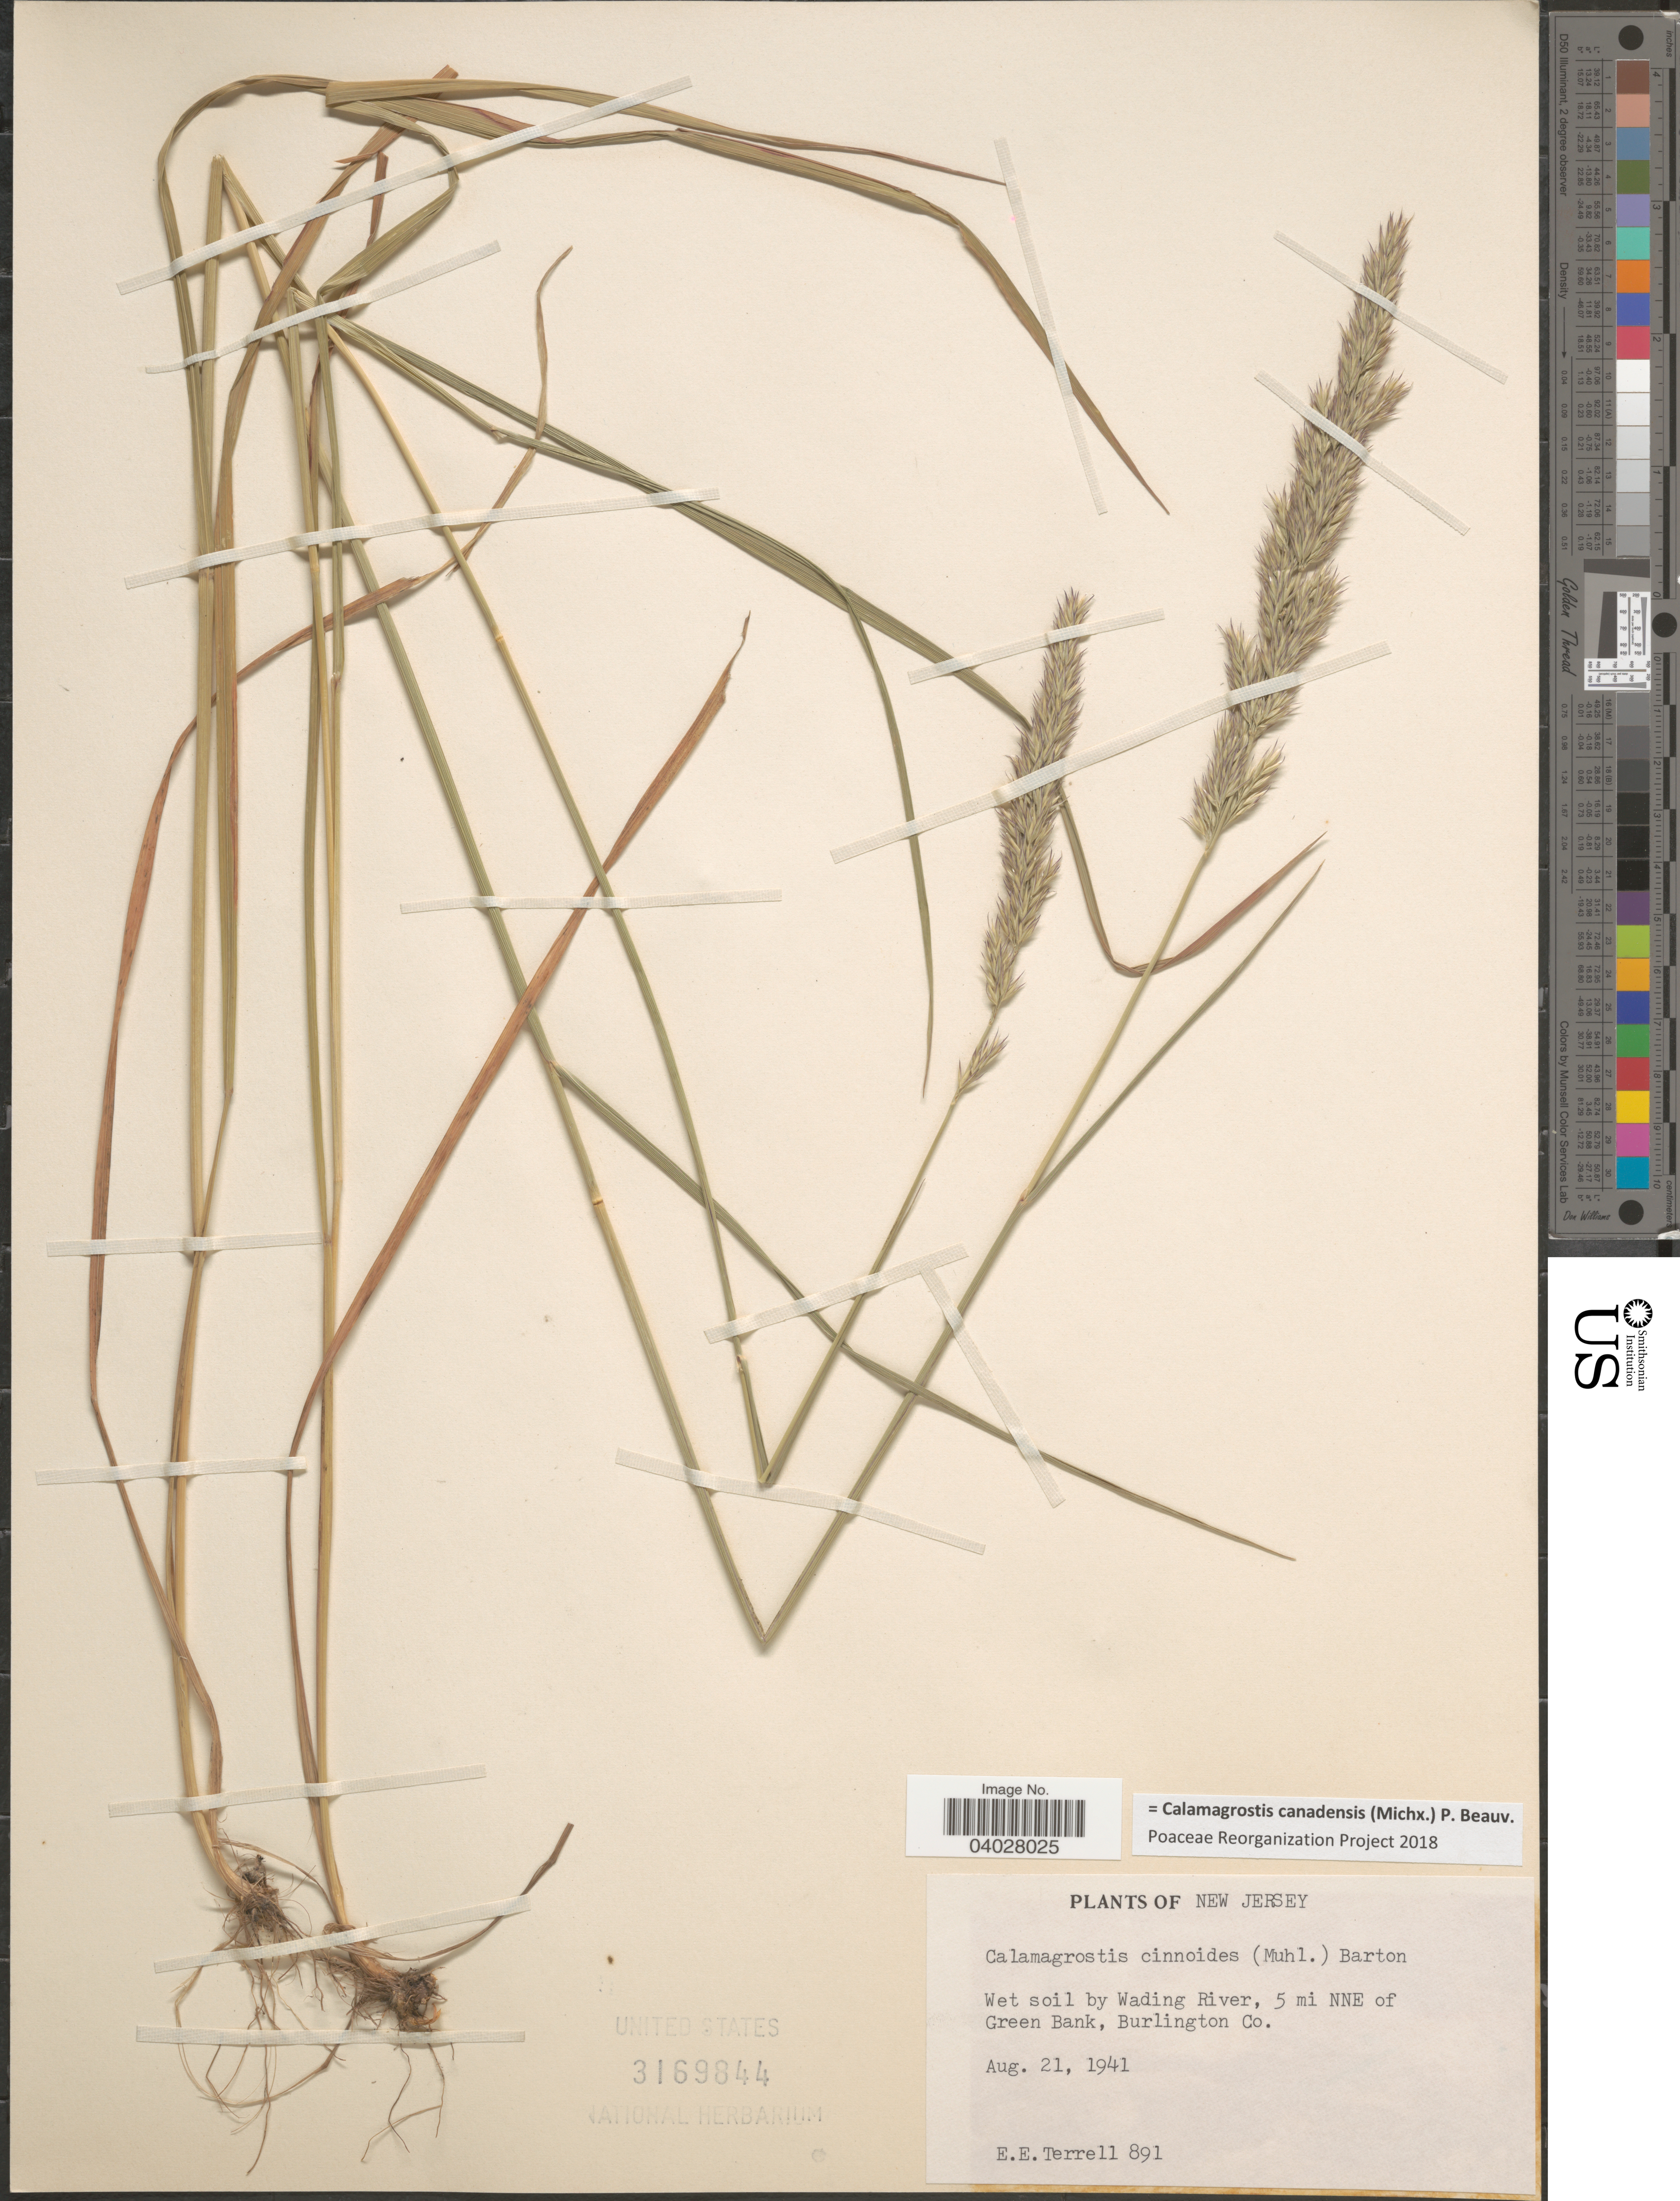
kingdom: Plantae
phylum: Tracheophyta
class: Liliopsida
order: Poales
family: Poaceae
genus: Calamagrostis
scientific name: Calamagrostis canadensis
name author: (Michx.) P. Beauv.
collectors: E. E. Terrell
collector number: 891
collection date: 1941-08-21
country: United States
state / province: New Jersey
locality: Wet soil by Wading River, 5 mi NNE of Green Bank, Burlington Co.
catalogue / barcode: US 3169844